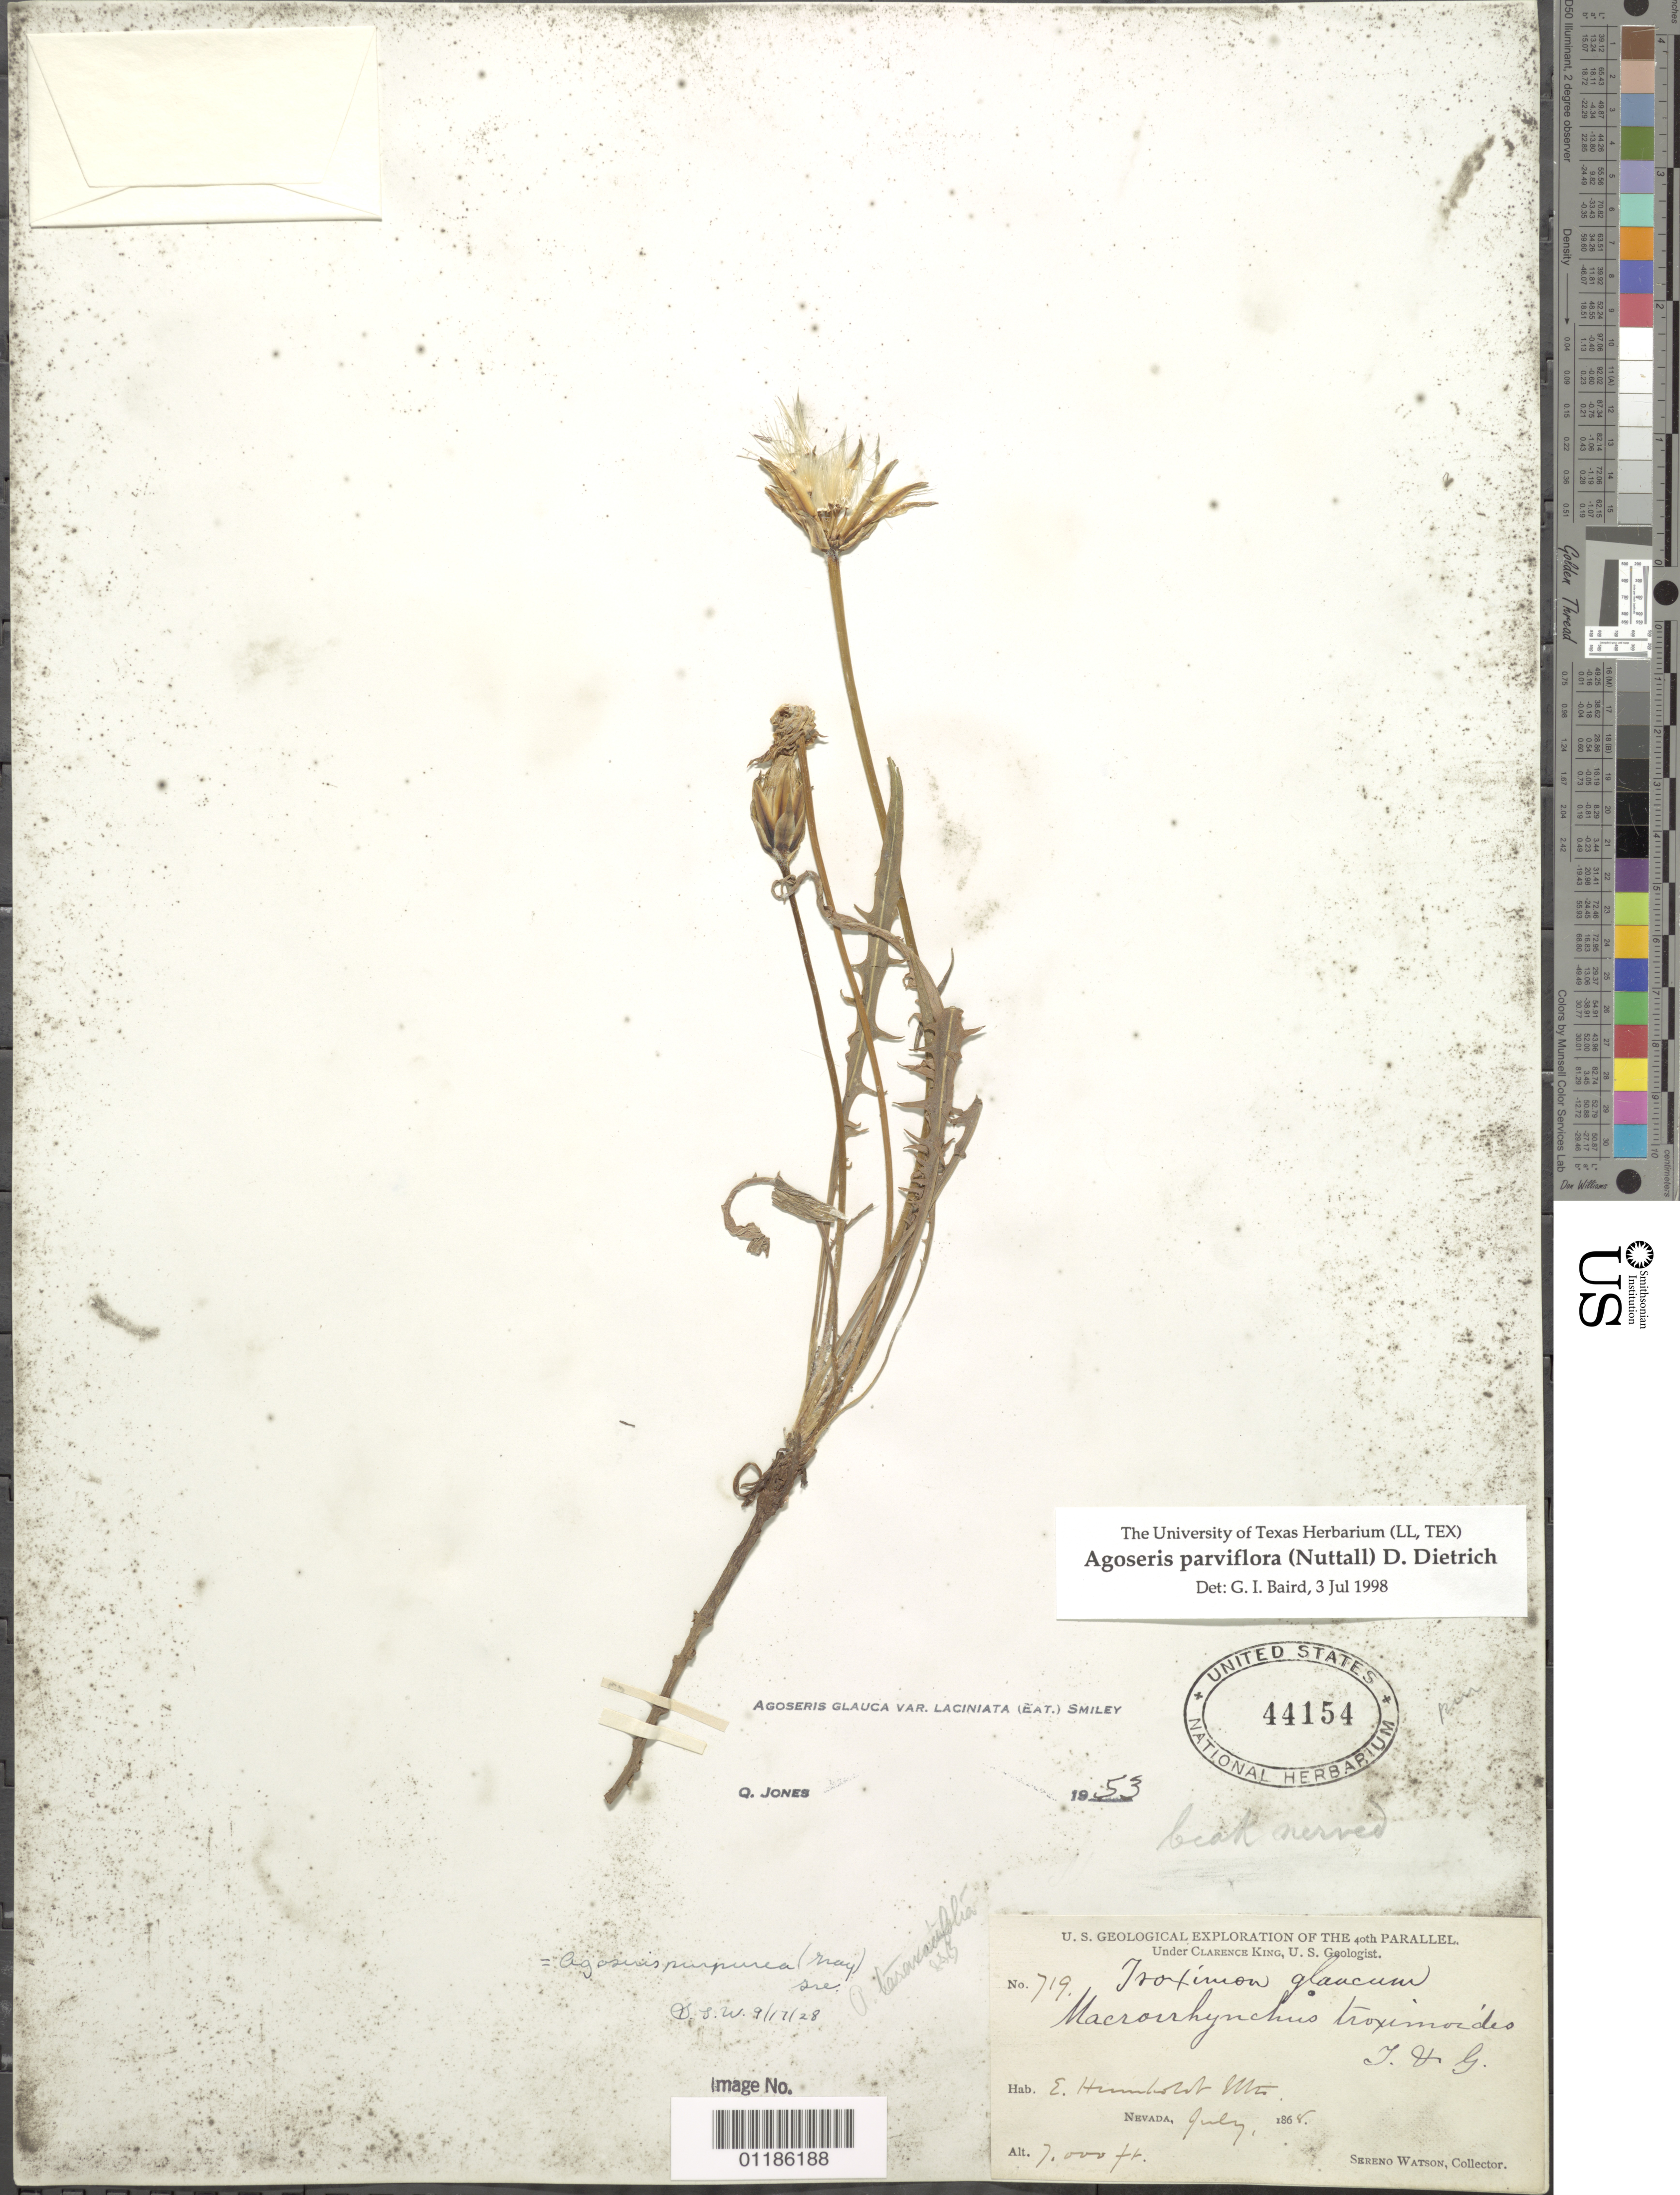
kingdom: Plantae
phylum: Tracheophyta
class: Magnoliopsida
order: Asterales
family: Asteraceae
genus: Agoseris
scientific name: Agoseris parviflora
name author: (Nutt.) D. Dietr.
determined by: Baird, G. I.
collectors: S. Watson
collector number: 719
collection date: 1868-07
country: United States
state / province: Nevada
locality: E. Humboldt Mt., N. Nevada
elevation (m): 2134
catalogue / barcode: US 44154